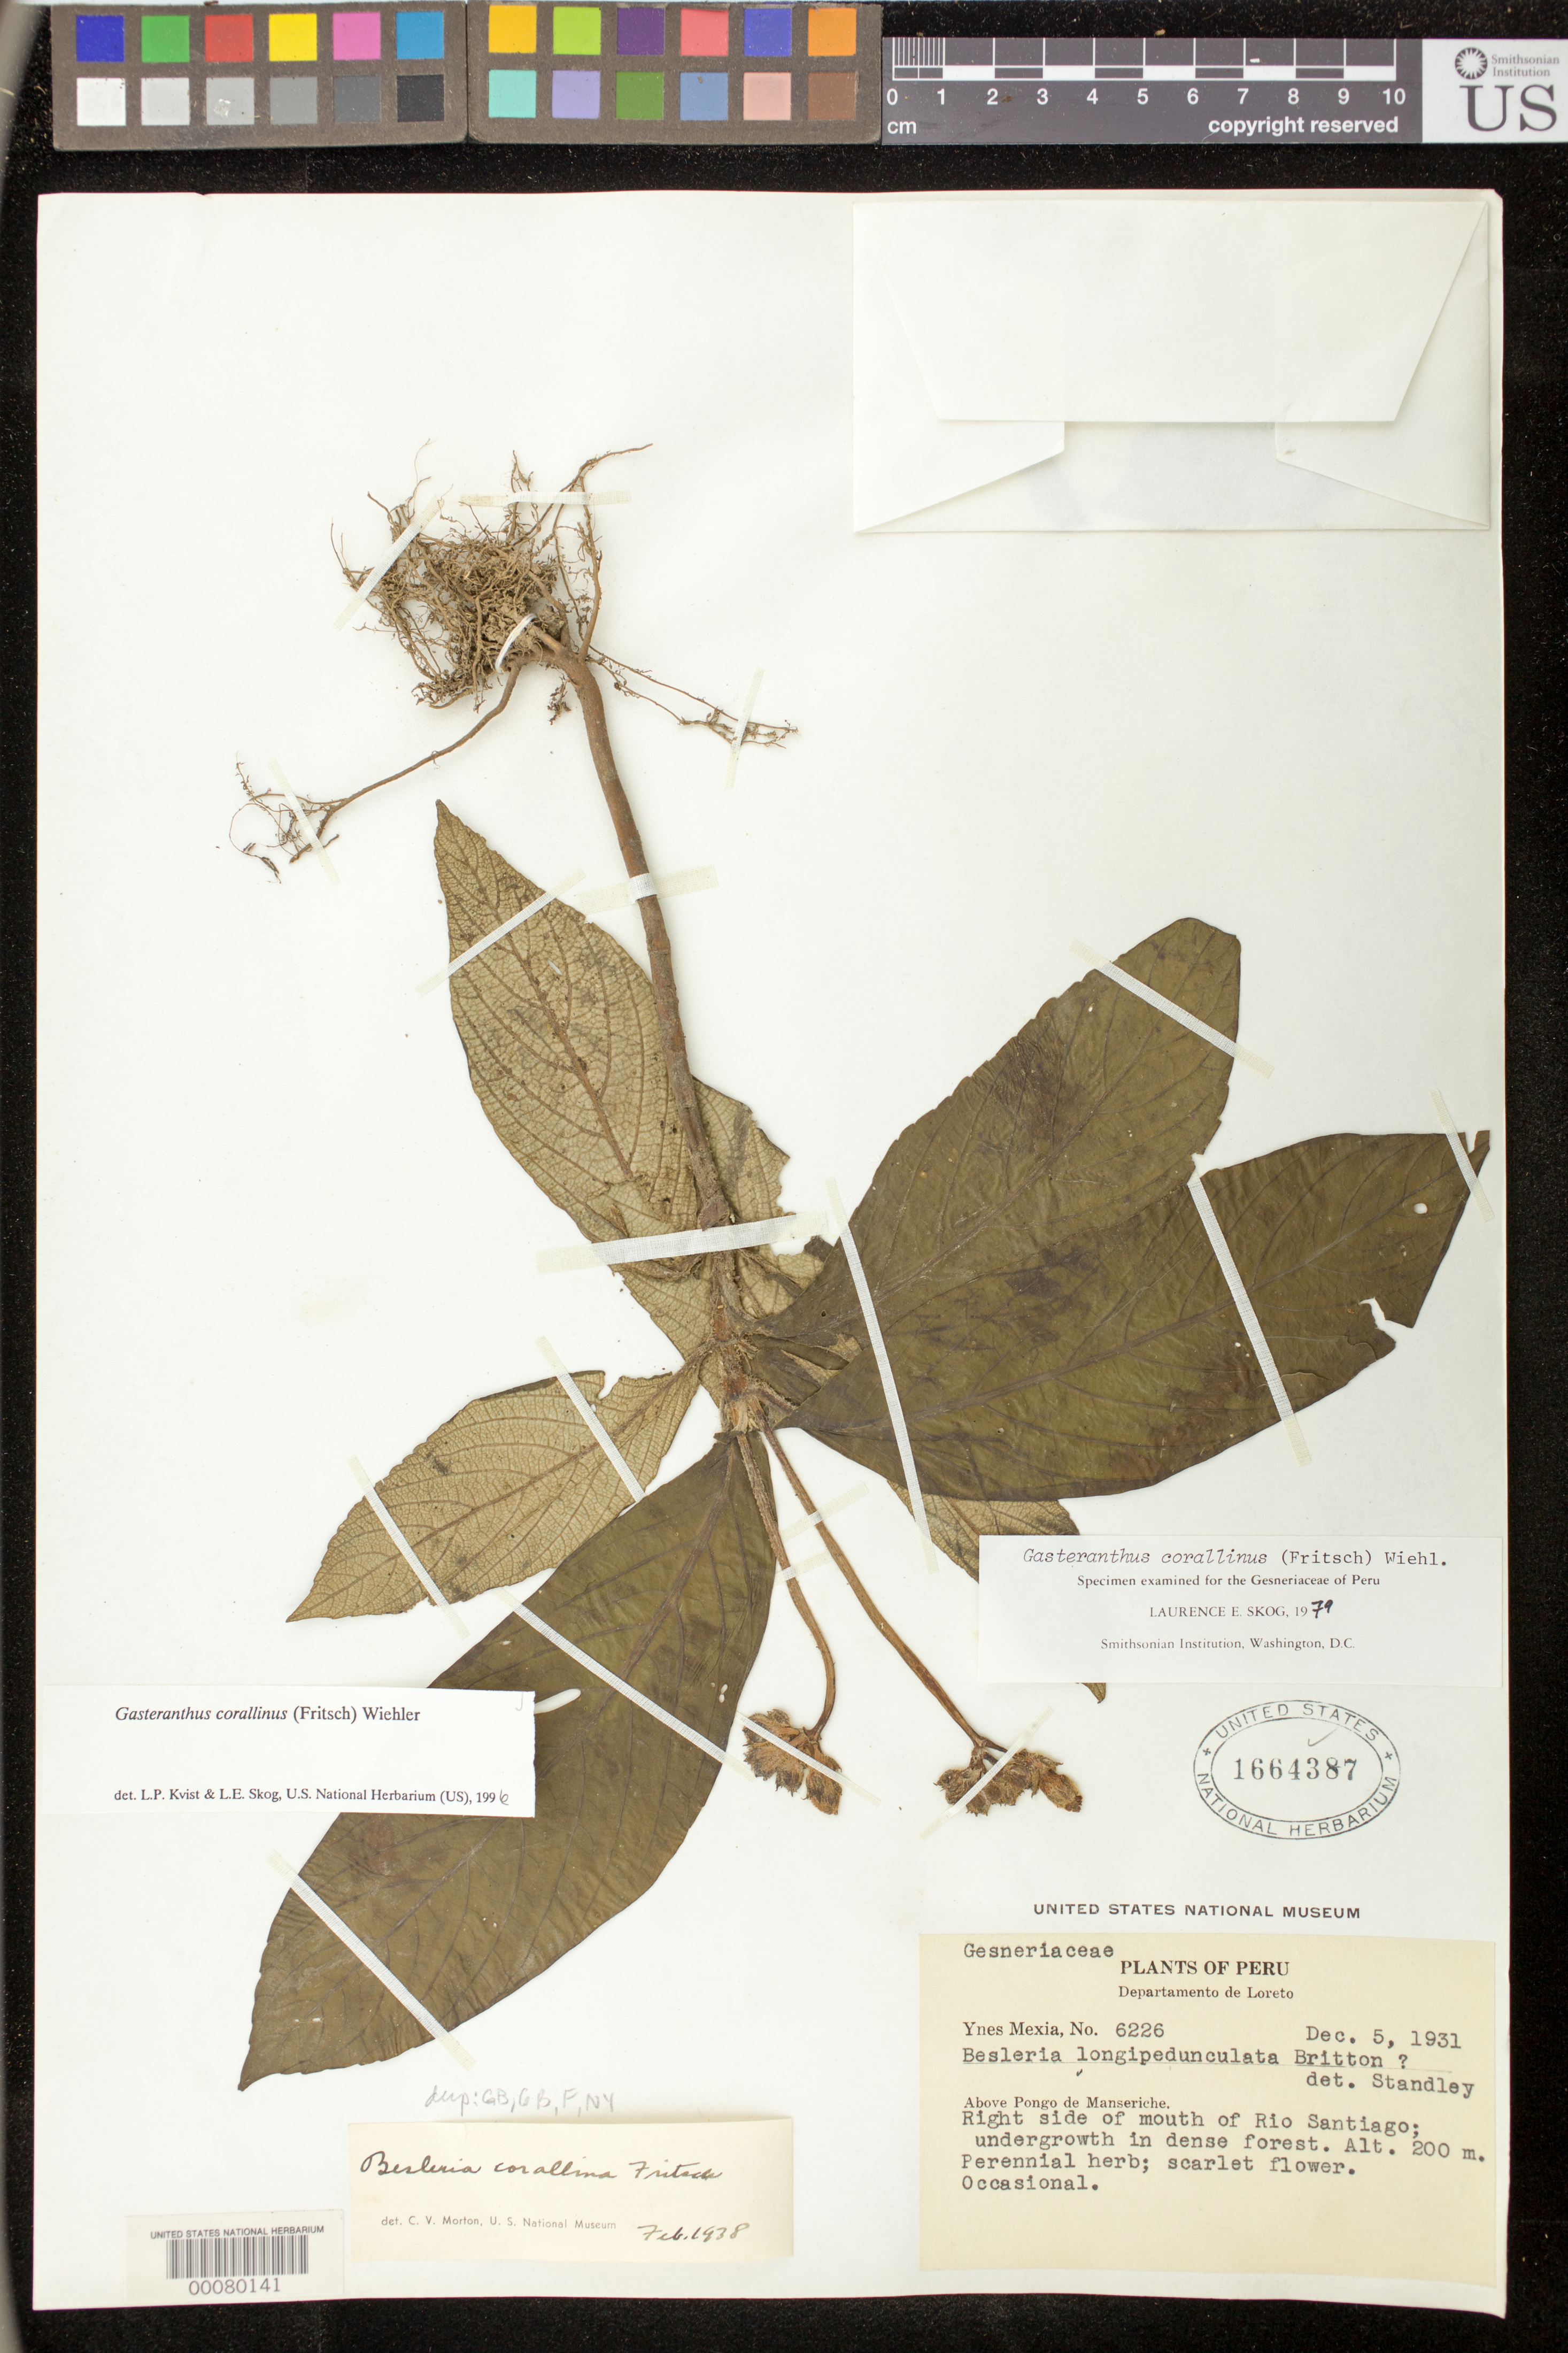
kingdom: Plantae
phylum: Tracheophyta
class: Magnoliopsida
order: Lamiales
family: Gesneriaceae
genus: Gasteranthus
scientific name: Gasteranthus corallinus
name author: (Fritsch) Wiehler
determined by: Skog, Laurence E.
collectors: Y. Mexia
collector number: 6226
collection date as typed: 05 Dec 1931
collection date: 1931-12-05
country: Peru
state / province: Loreto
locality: Above Pongo de Manseriche, right side of mouth of Rio Santiago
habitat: Undergrowth in dense forest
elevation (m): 200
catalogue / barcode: US 1664387